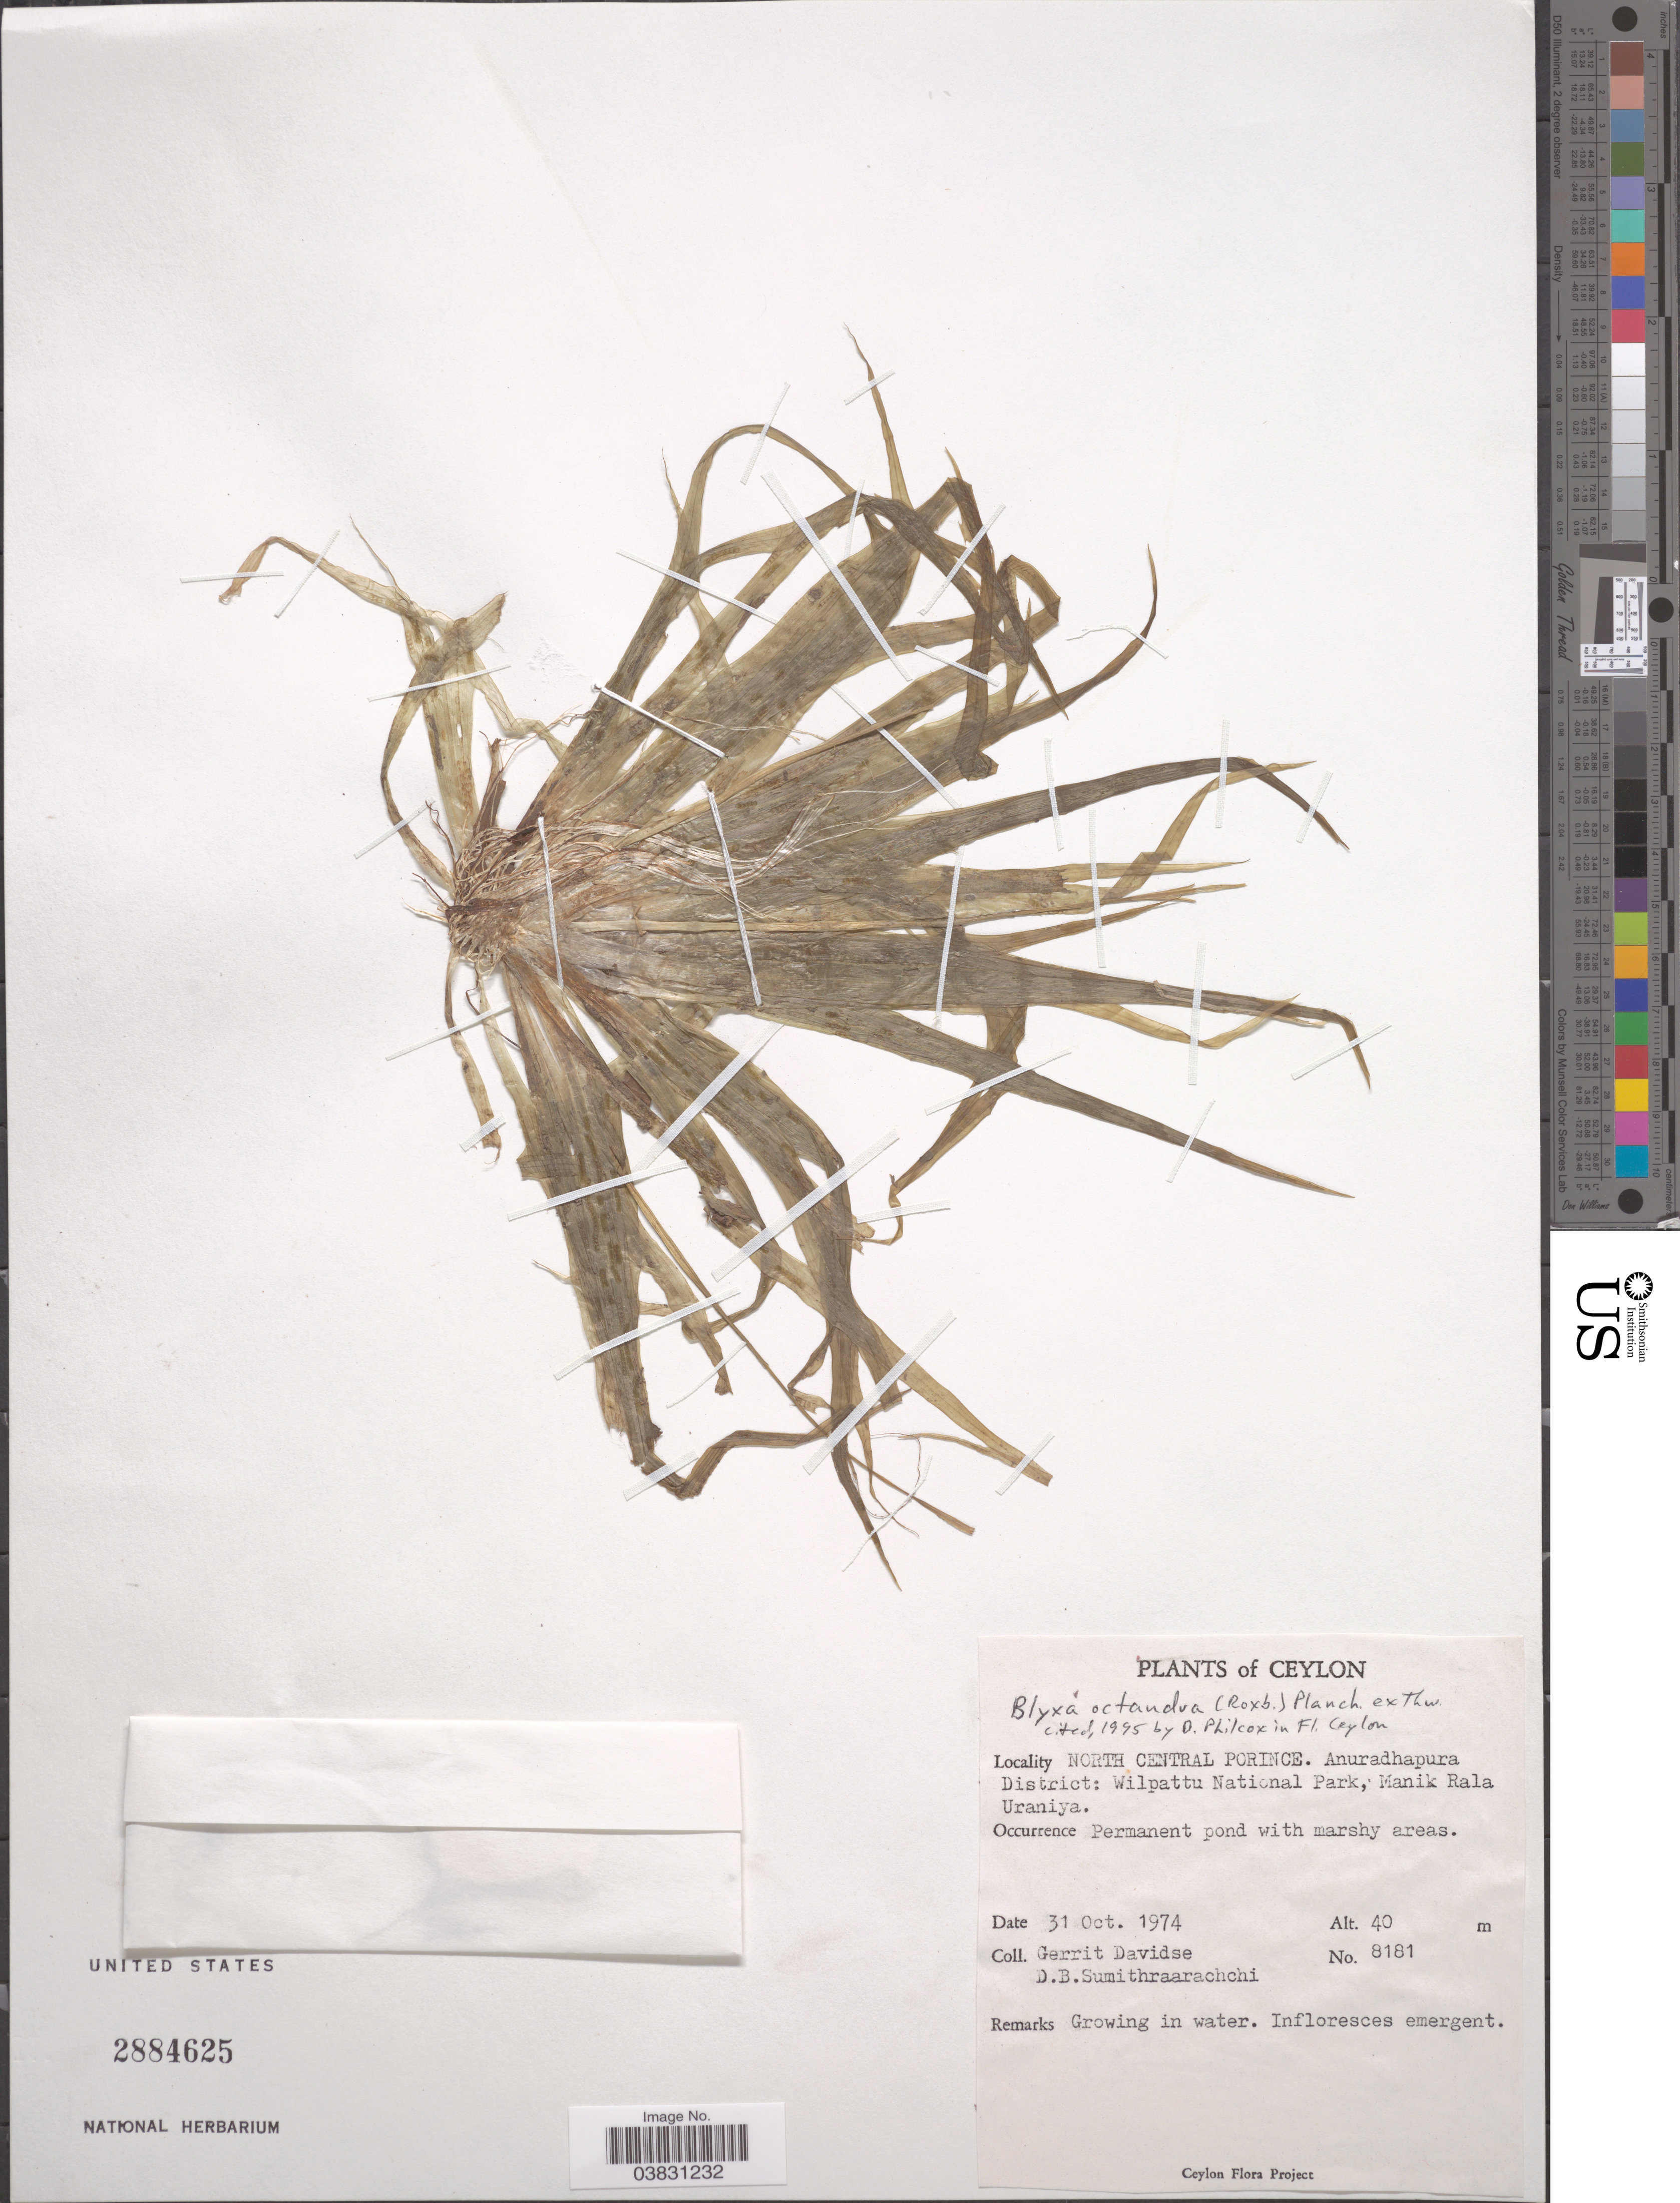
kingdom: Plantae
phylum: Tracheophyta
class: Liliopsida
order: Alismatales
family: Hydrocharitaceae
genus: Blyxa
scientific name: Blyxa octandra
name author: (Roxb.) Planch. ex Thwaites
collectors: G. Davidse & D. B. Sumithraarachchi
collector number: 8181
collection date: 1974-10-31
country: Sri Lanka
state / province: North Central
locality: Ceylon. Anuradhapura District: Wilpattu National Park, Manik Rala Uraniya.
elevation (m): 40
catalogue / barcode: US 2884625